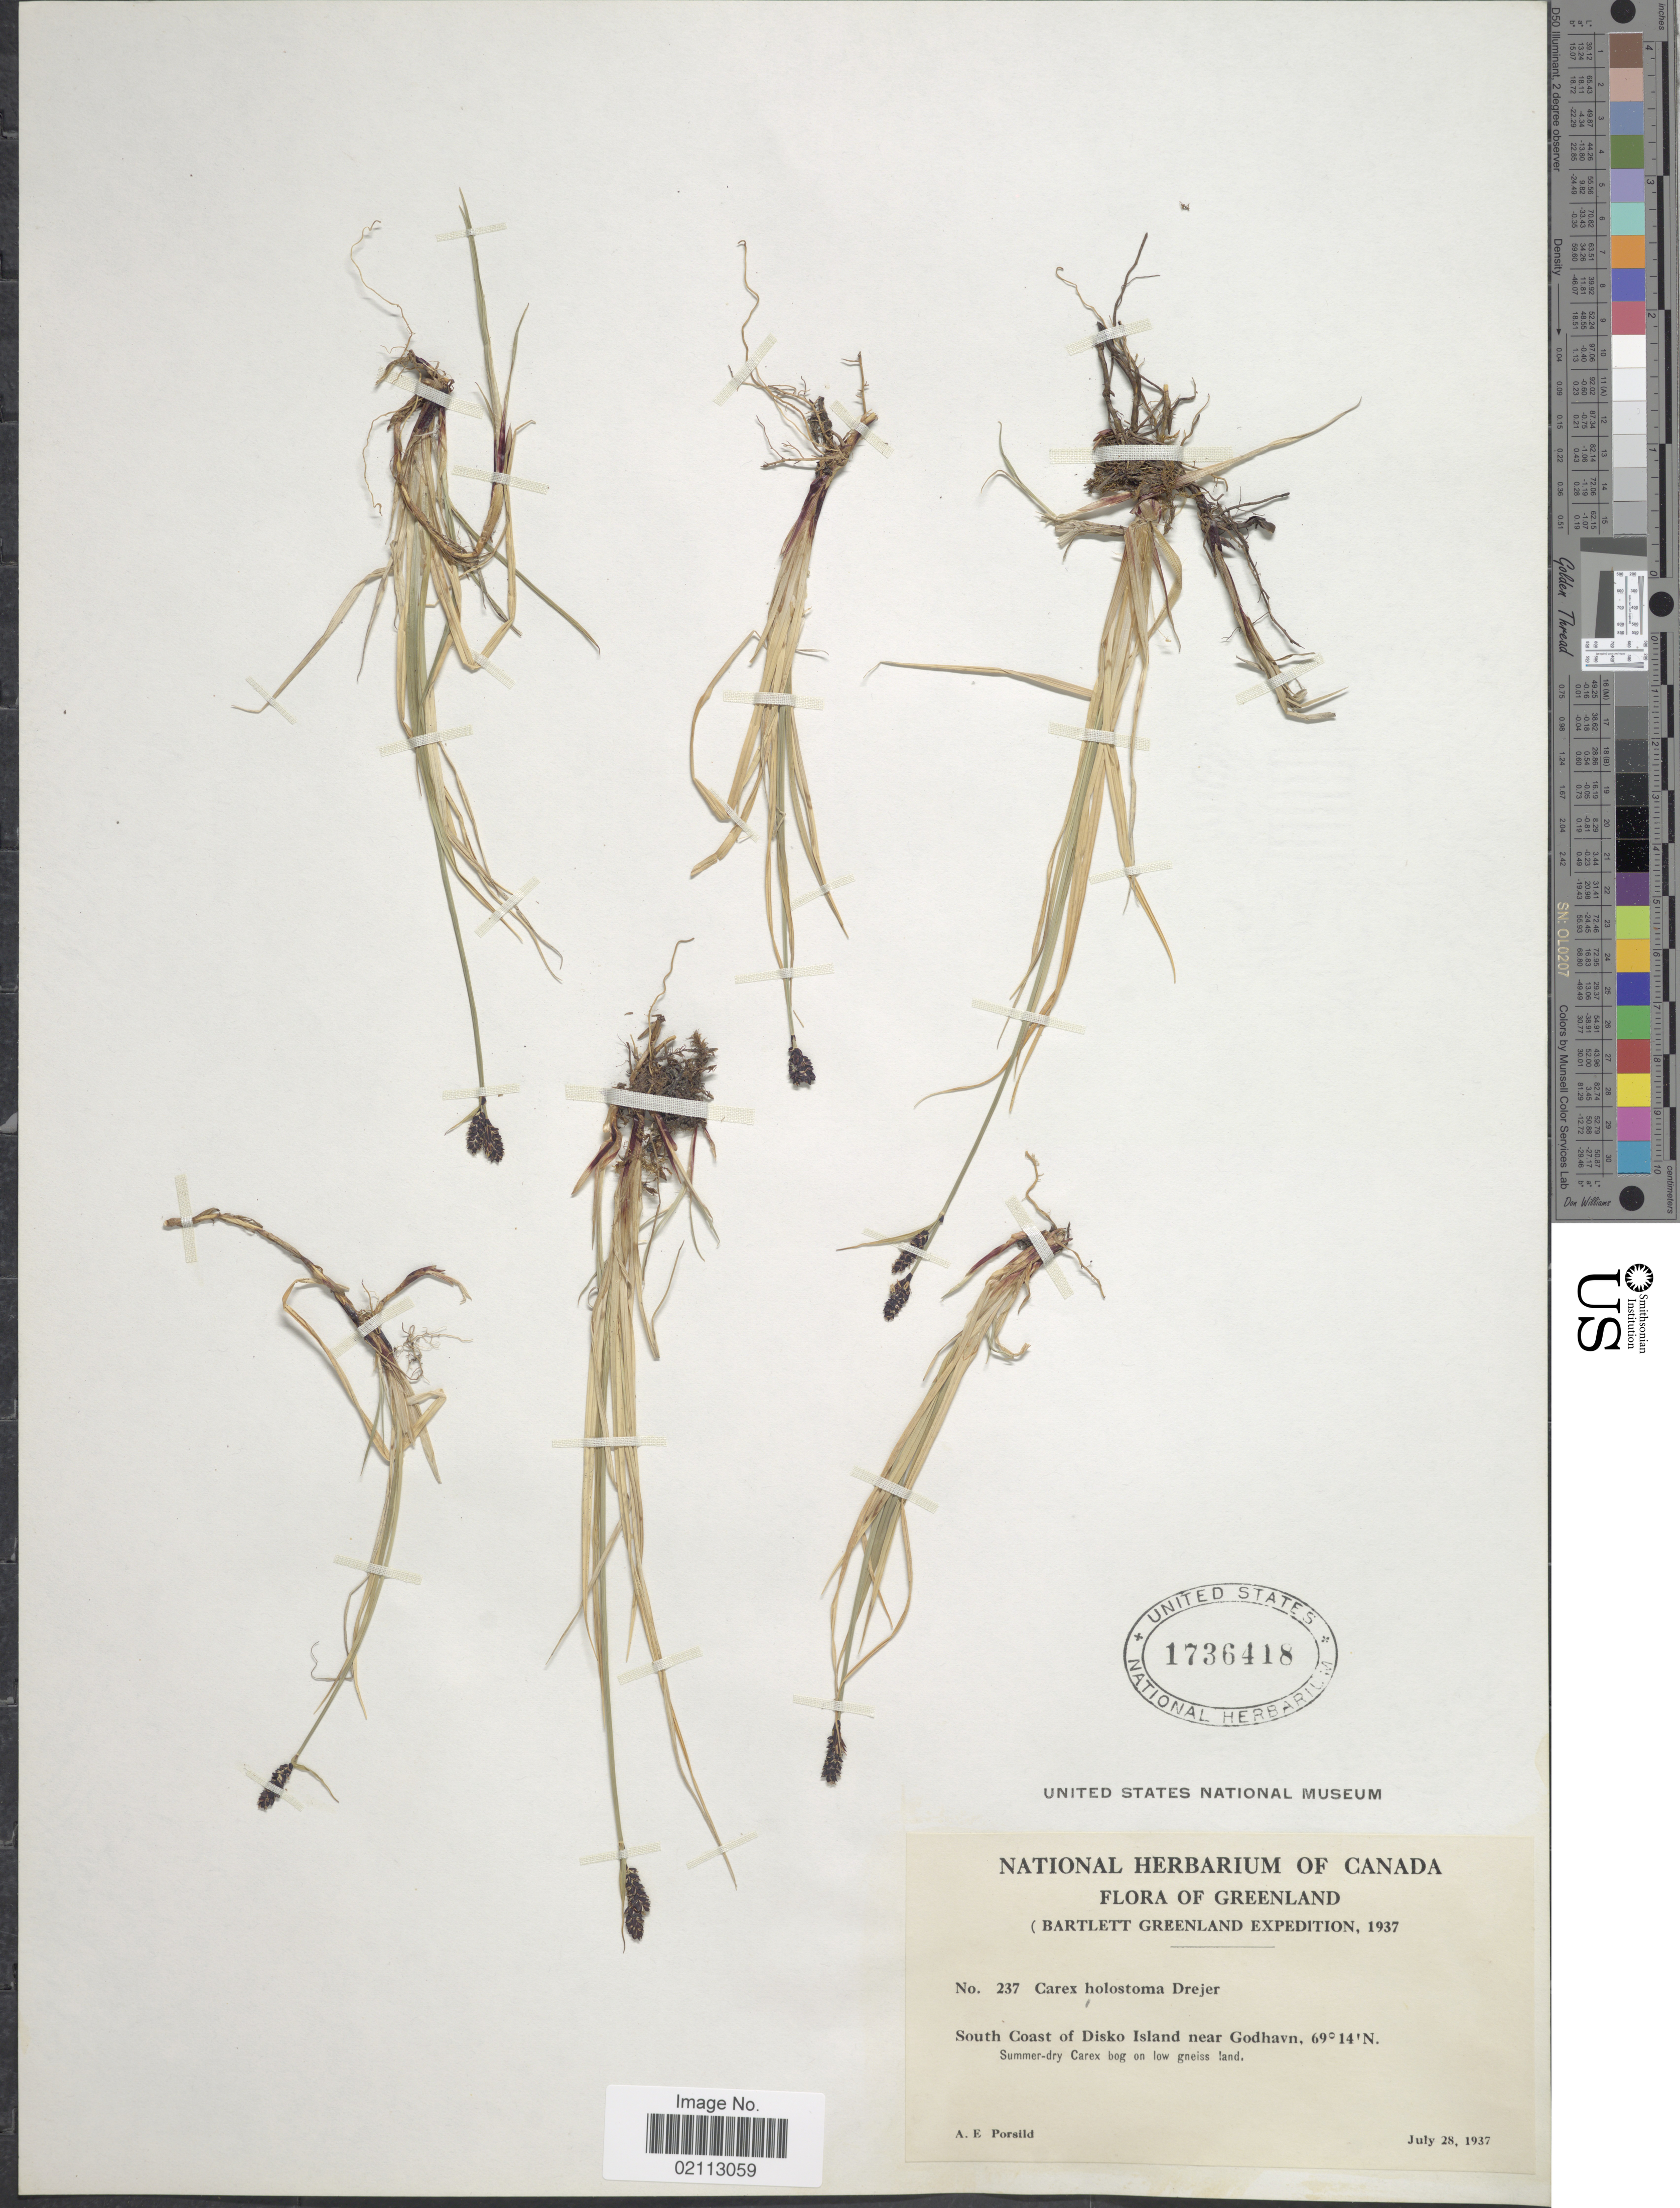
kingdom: Plantae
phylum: Tracheophyta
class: Liliopsida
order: Poales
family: Cyperaceae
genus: Carex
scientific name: Carex holostoma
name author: Drejer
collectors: A. E. Porsild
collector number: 237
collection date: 1937-07-28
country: Greenland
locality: South Coast of Disko Island near Godhavn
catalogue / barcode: US 1736418